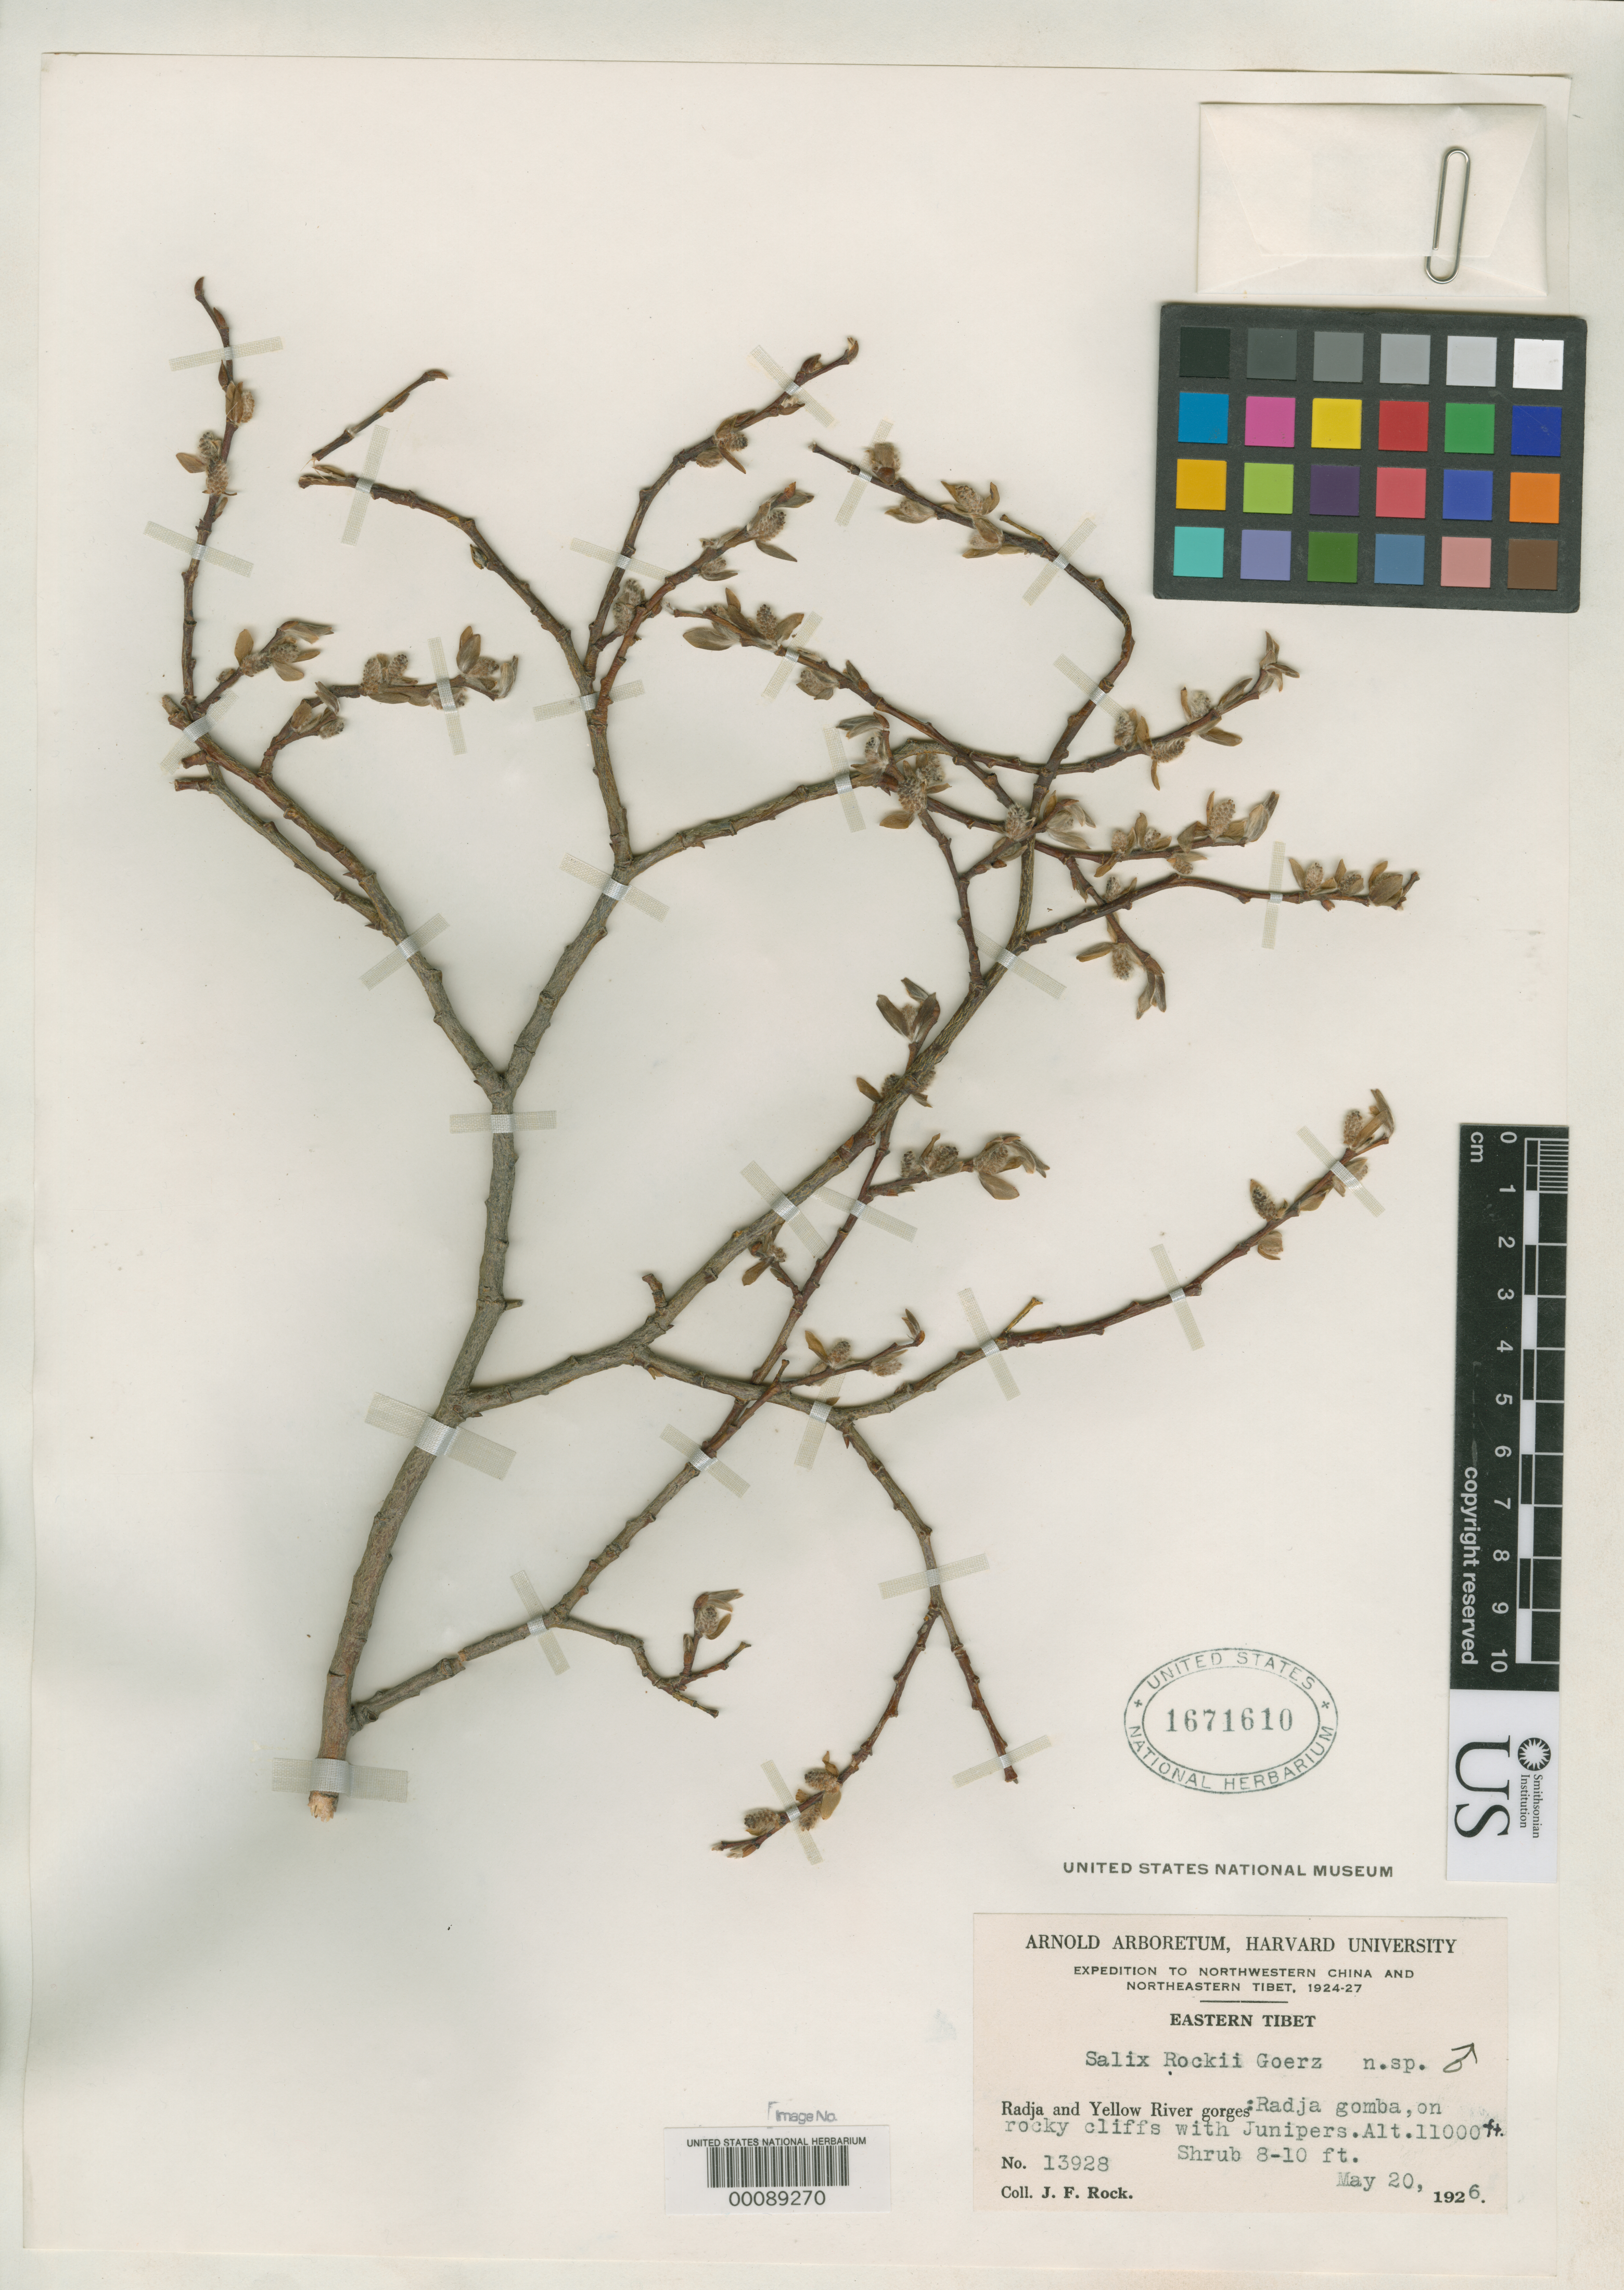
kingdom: Plantae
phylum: Tracheophyta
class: Magnoliopsida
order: Malpighiales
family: Salicaceae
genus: Salix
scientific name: Salix rockii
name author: Goerz in Rehder & Kobuski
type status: Isosyntype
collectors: J. F. Rock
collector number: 13928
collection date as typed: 20 May 1926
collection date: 1926-05-20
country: China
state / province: Xizang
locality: Eastern Tibet. Radja and Yellow River gorges: Radja gomba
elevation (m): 3353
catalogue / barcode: US 1671610